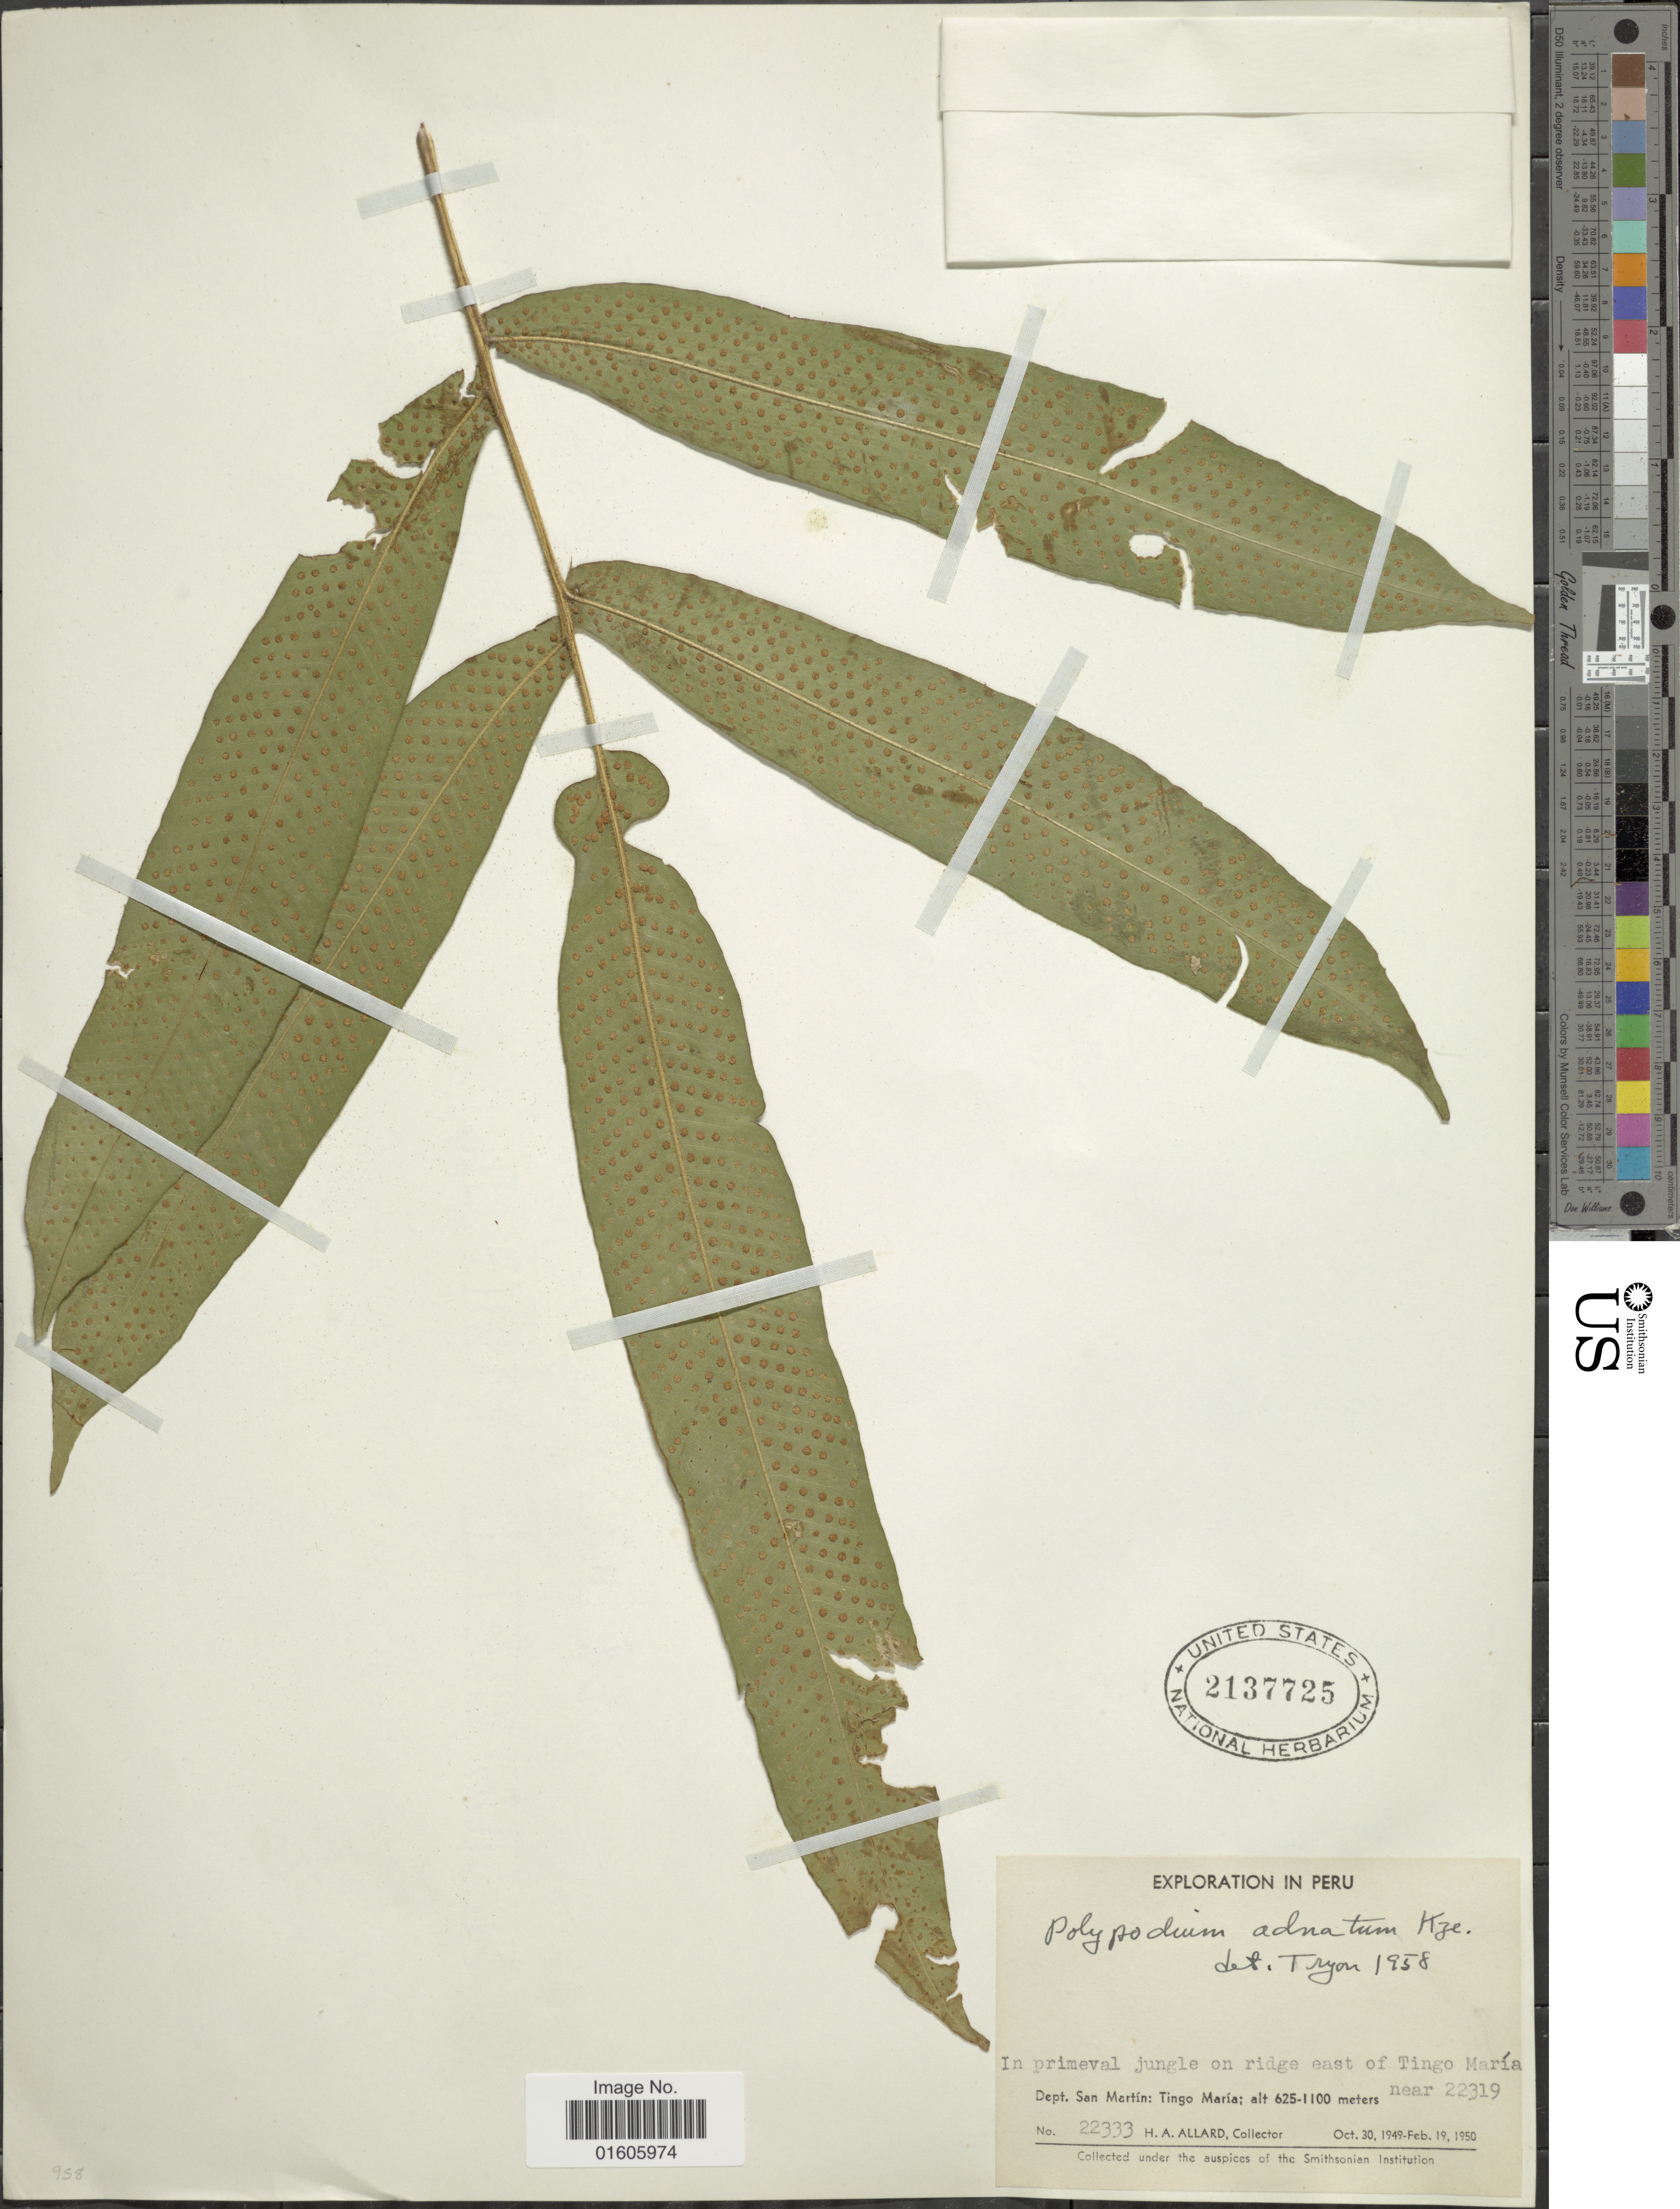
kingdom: Plantae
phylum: Tracheophyta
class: Polypodiopsida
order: Polypodiales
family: Polypodiaceae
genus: Serpocaulon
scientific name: Serpocaulon adnatum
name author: (Kunze ex Klotzsch) A.R. Sm.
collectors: H. A. Allard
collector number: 22333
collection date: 1949-10-30/1950-02-19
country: Peru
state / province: San Martín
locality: In primeval jungle on ridge east of Tingo María near 22319. Dept. San Martín: Tingo María.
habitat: in primeval jungle on ridge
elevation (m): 625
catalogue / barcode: US 2137725